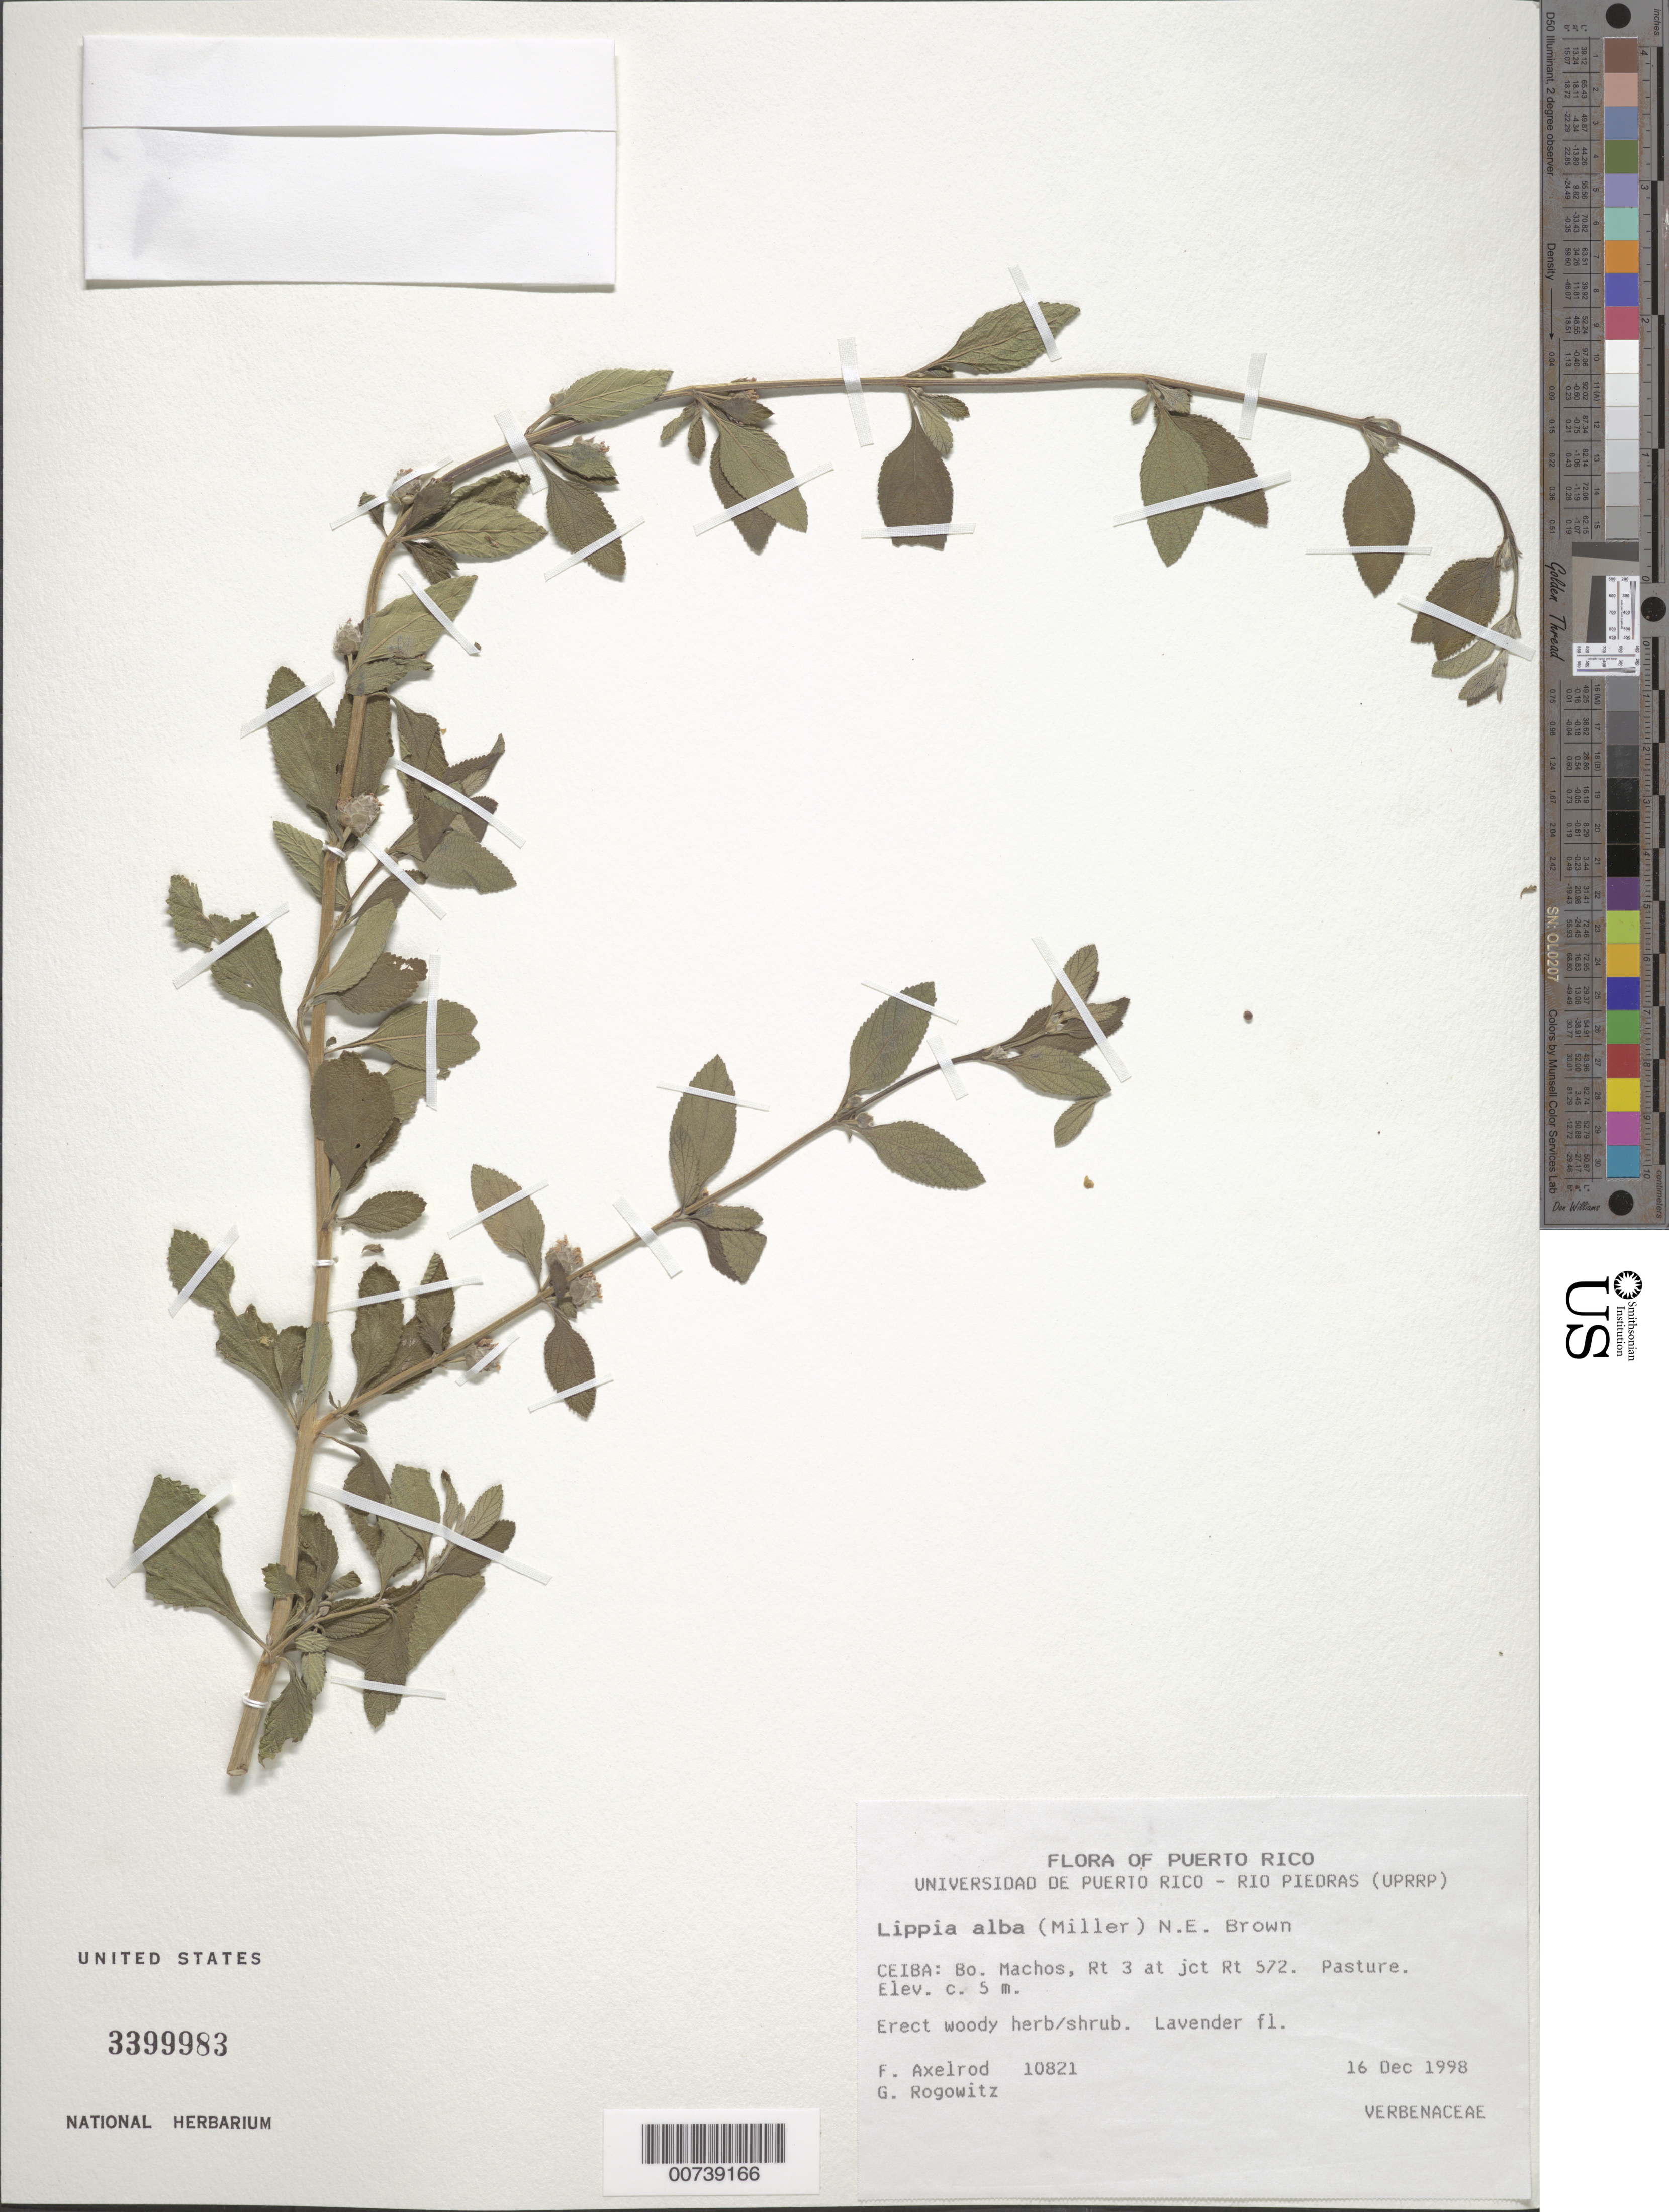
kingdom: Plantae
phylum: Tracheophyta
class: Magnoliopsida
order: Lamiales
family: Verbenaceae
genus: Lippia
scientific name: Lippia alba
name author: (Mill.) N.E. Br. ex Britton & P. Wilson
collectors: F. S. Axelrod & G. Rogowitz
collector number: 10821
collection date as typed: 16 Dec 1998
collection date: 1998-12-16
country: Puerto Rico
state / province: Ceiba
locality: Ceiba: Bo. Machos, Rt 3 at jct Rt 572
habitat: Pasture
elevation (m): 5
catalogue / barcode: US 3399983